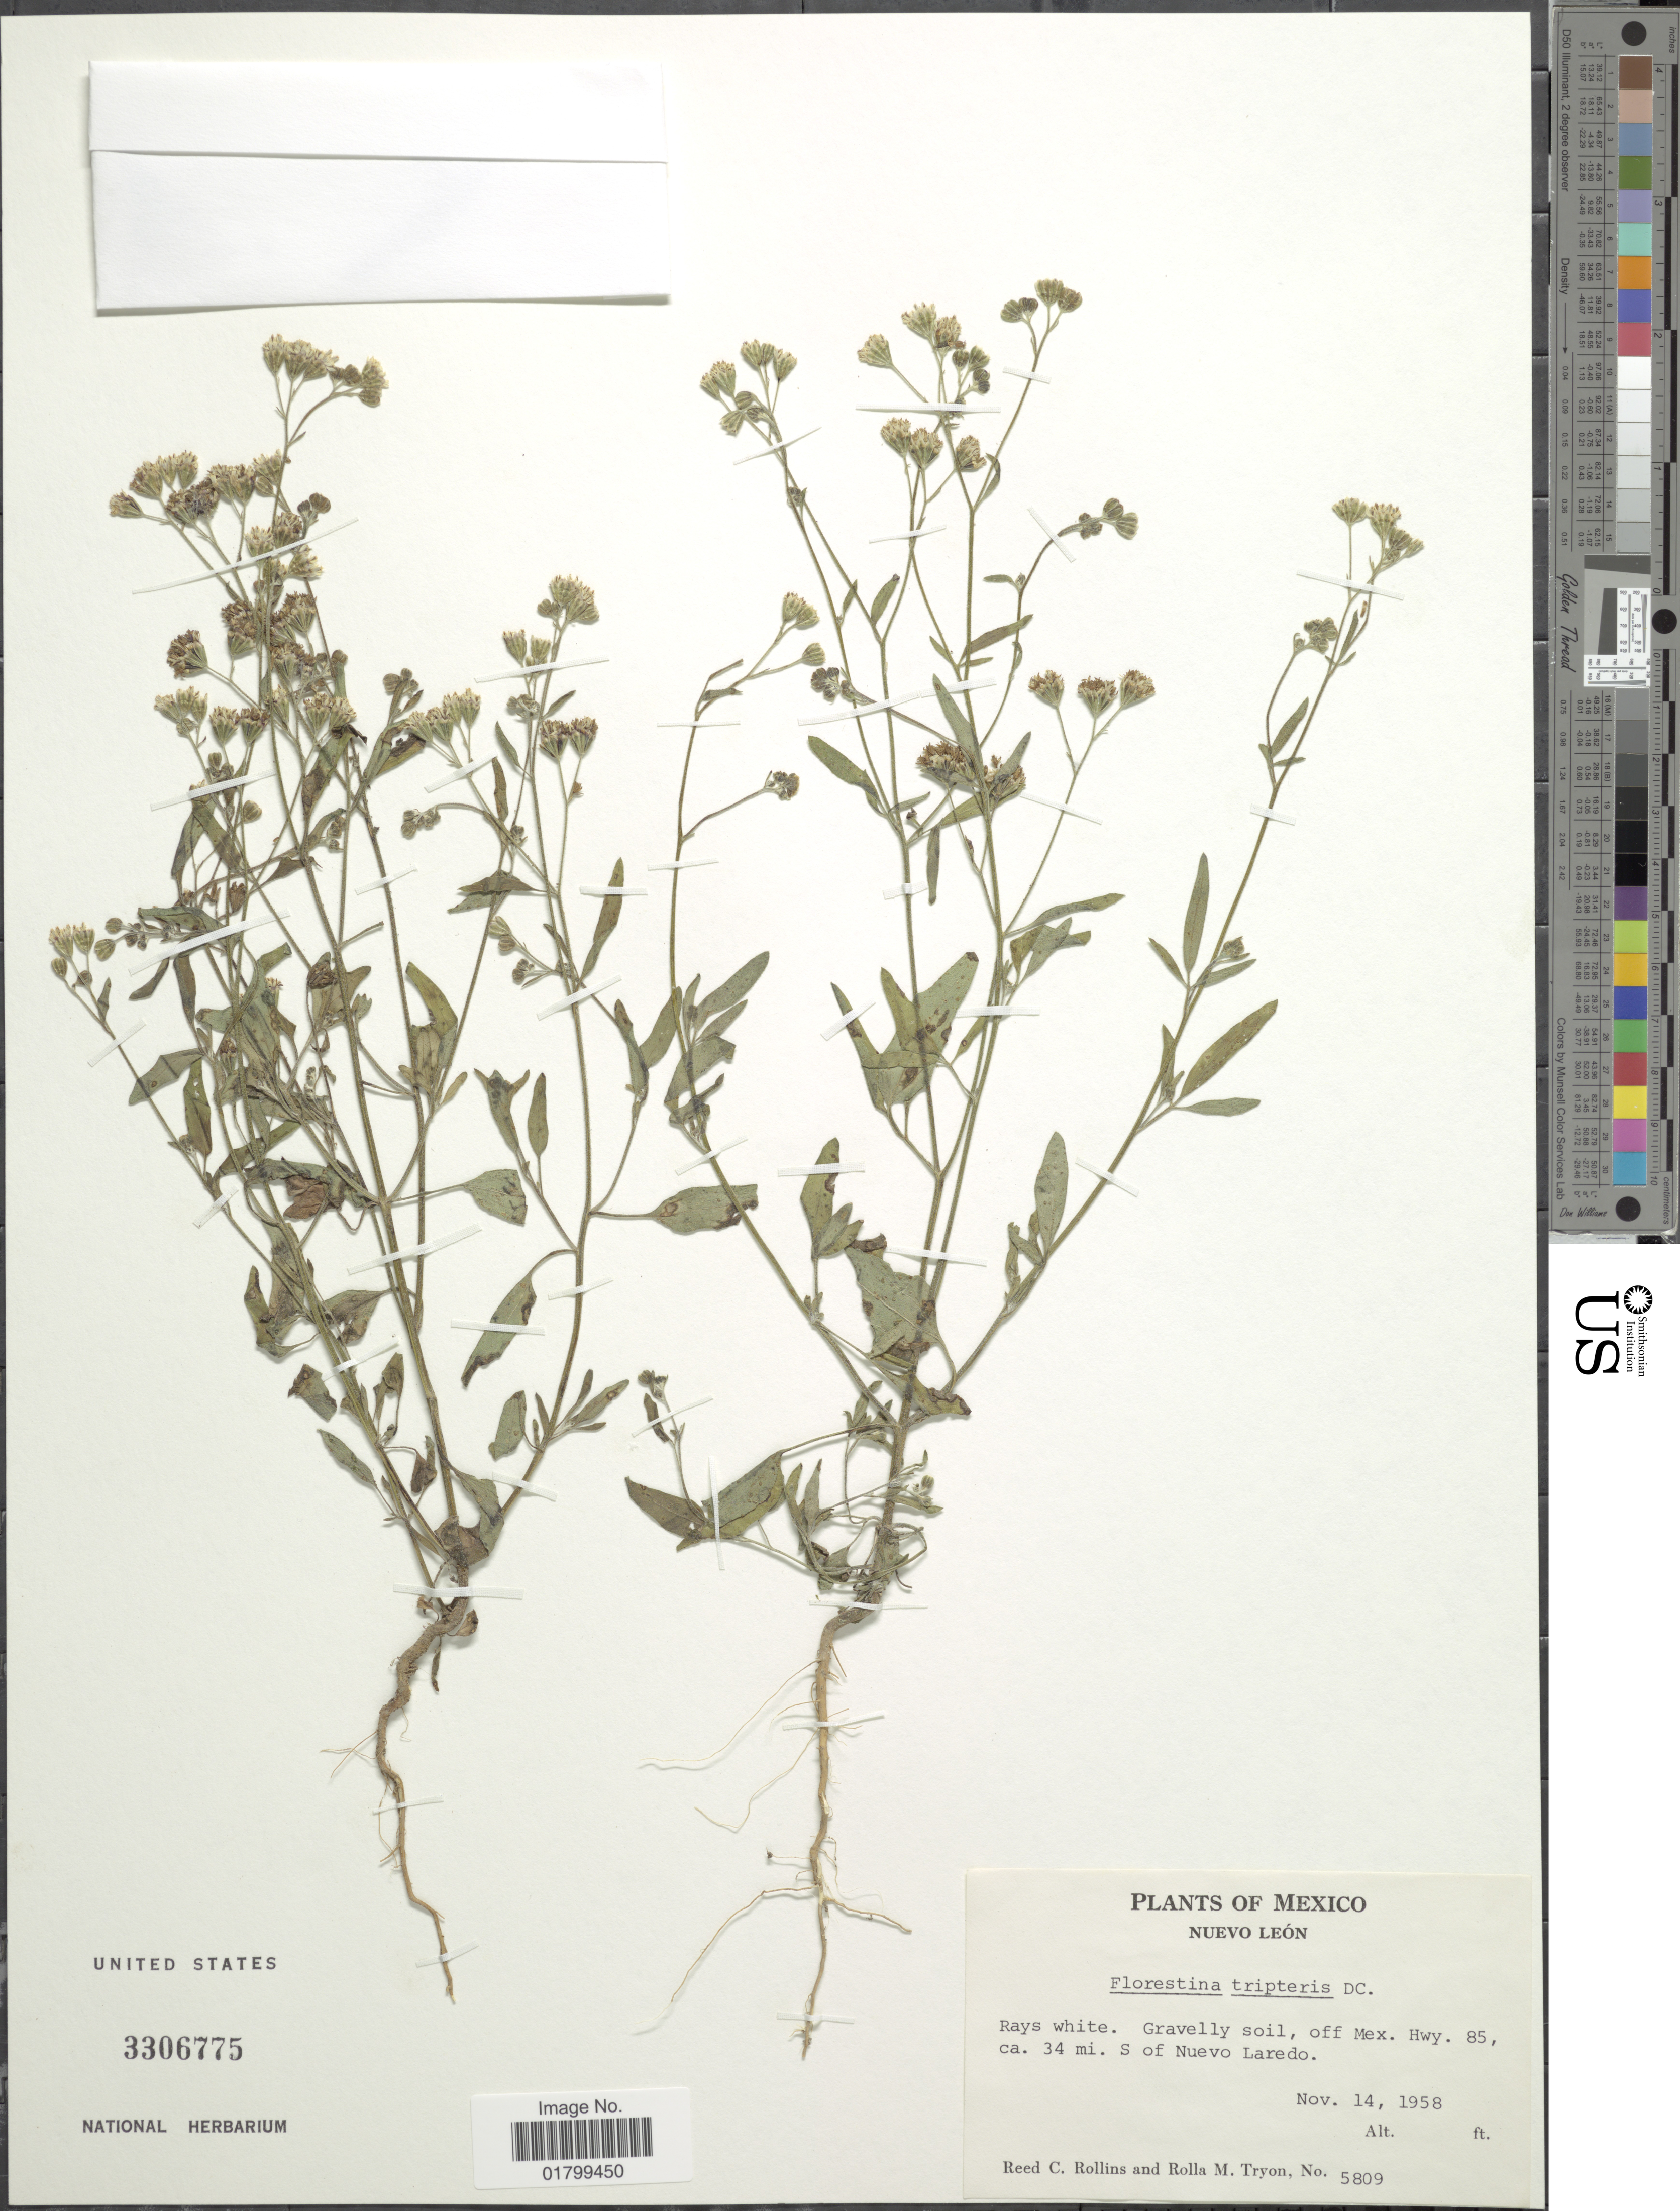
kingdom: Plantae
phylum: Tracheophyta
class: Magnoliopsida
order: Asterales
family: Asteraceae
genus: Florestina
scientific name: Florestina tripteris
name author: DC.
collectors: R. C. Rollins & R. M. Tryon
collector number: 5809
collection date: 1958-11-14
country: Mexico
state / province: Nuevo León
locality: Off Mex. Hwy. 85, ca. 34 mi. S of Nuevo Laredo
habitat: gravelly soil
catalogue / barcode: US 3306775